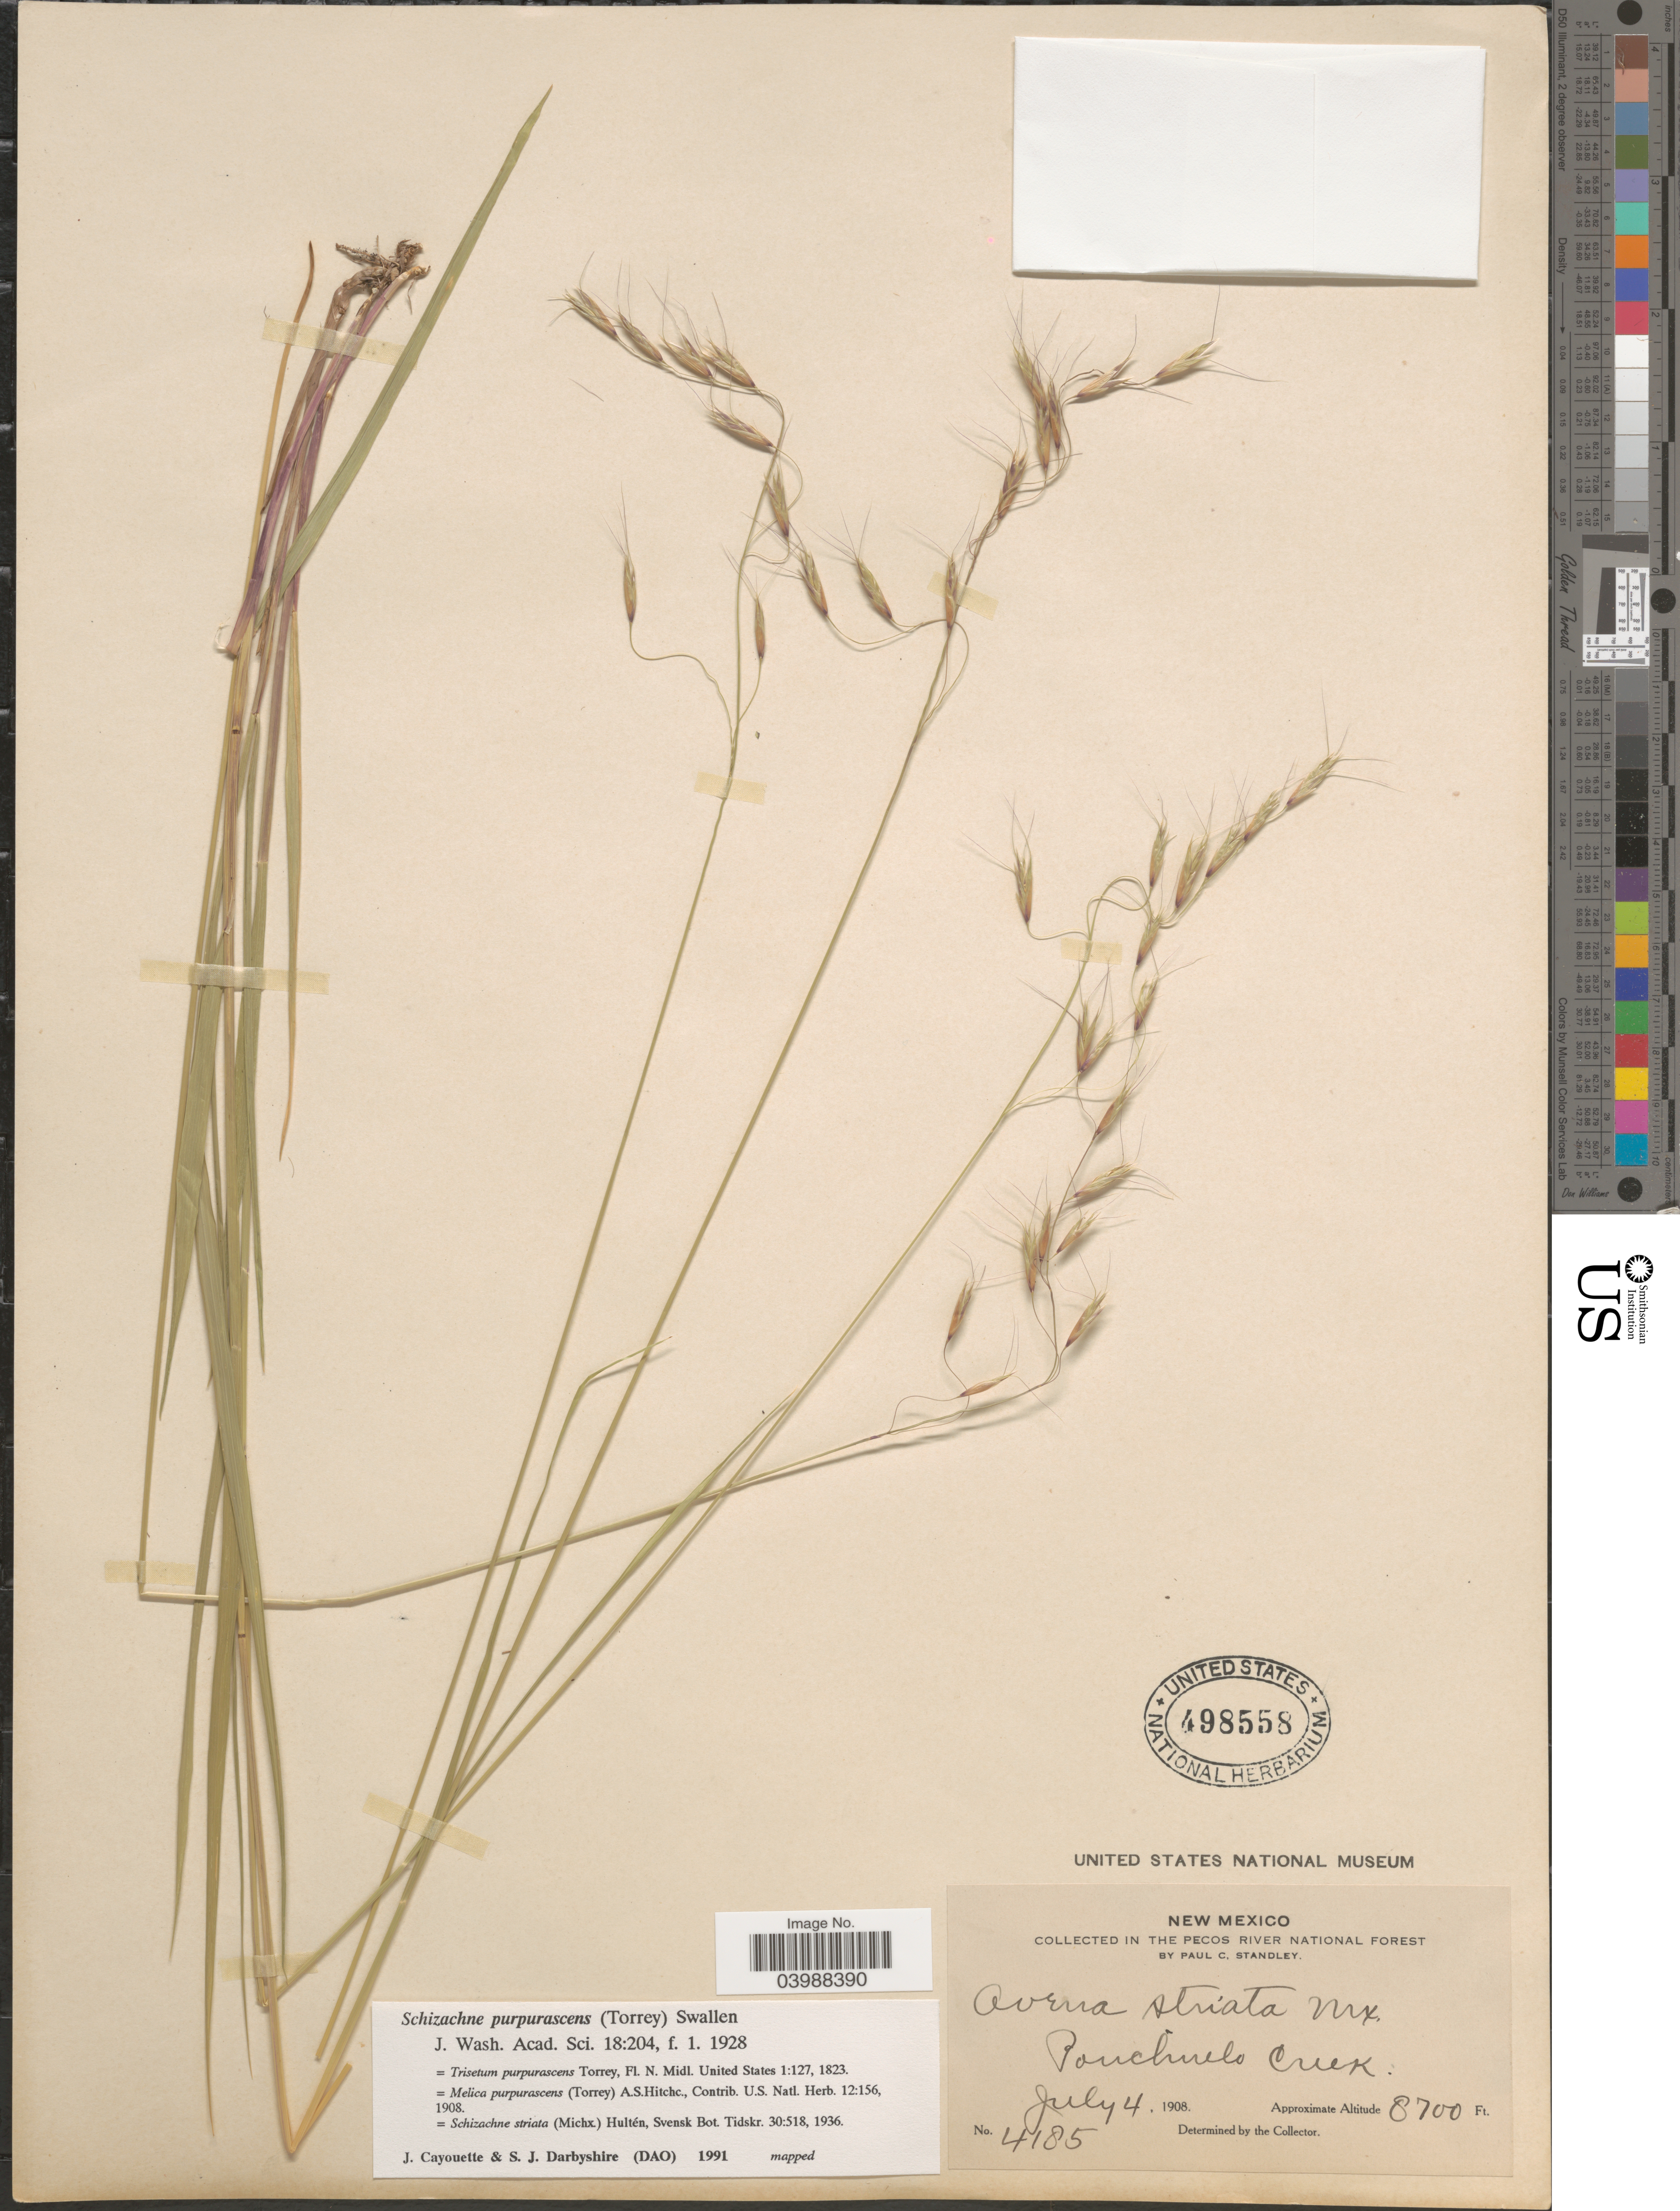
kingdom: Plantae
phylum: Tracheophyta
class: Liliopsida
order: Poales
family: Poaceae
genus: Schizachne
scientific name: Schizachne purpurascens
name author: (Torr.) Swallen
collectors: P. C. Standley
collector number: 4185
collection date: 1908-07-04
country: United States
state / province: New Mexico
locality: In the Pecos River National Forest. Panchuela Creek.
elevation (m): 2652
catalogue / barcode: US 498558